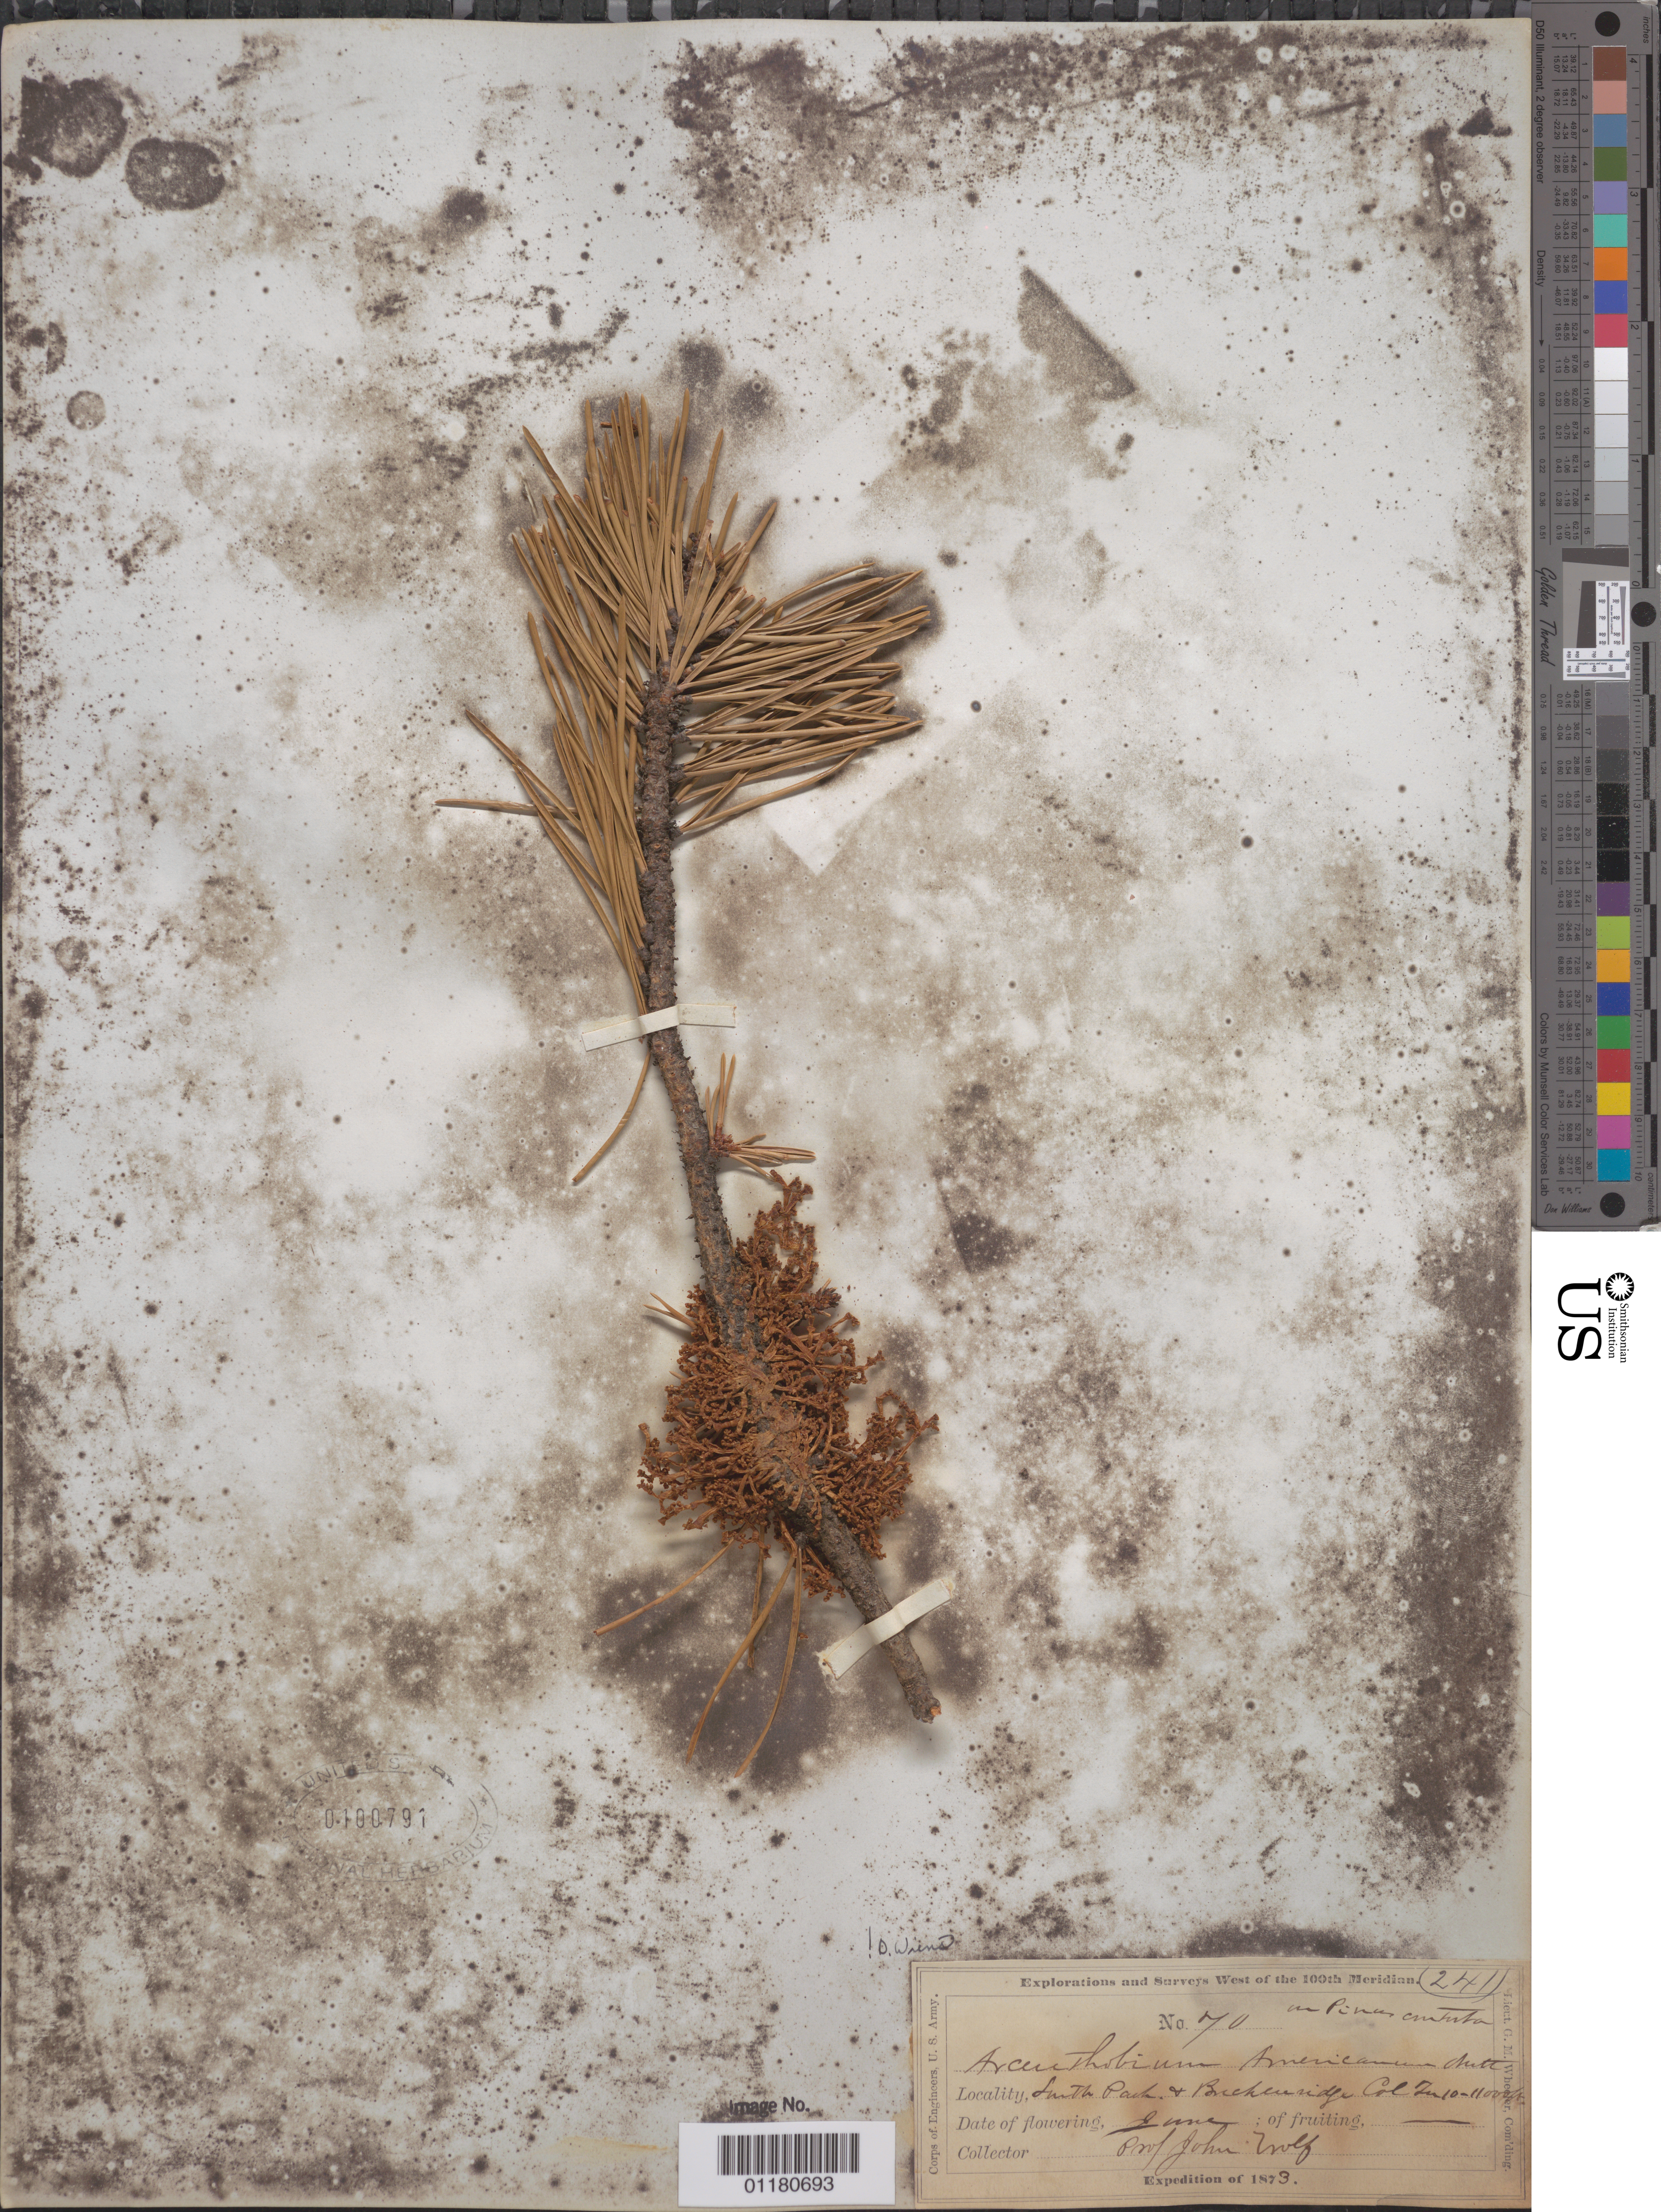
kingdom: Plantae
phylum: Tracheophyta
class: Magnoliopsida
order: Santalales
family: Viscaceae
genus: Arceuthobium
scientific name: Arceuthobium americanum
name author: Nutt. ex A. Gray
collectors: J. Wolf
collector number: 70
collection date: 1873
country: United States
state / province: Colorado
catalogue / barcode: US 100791